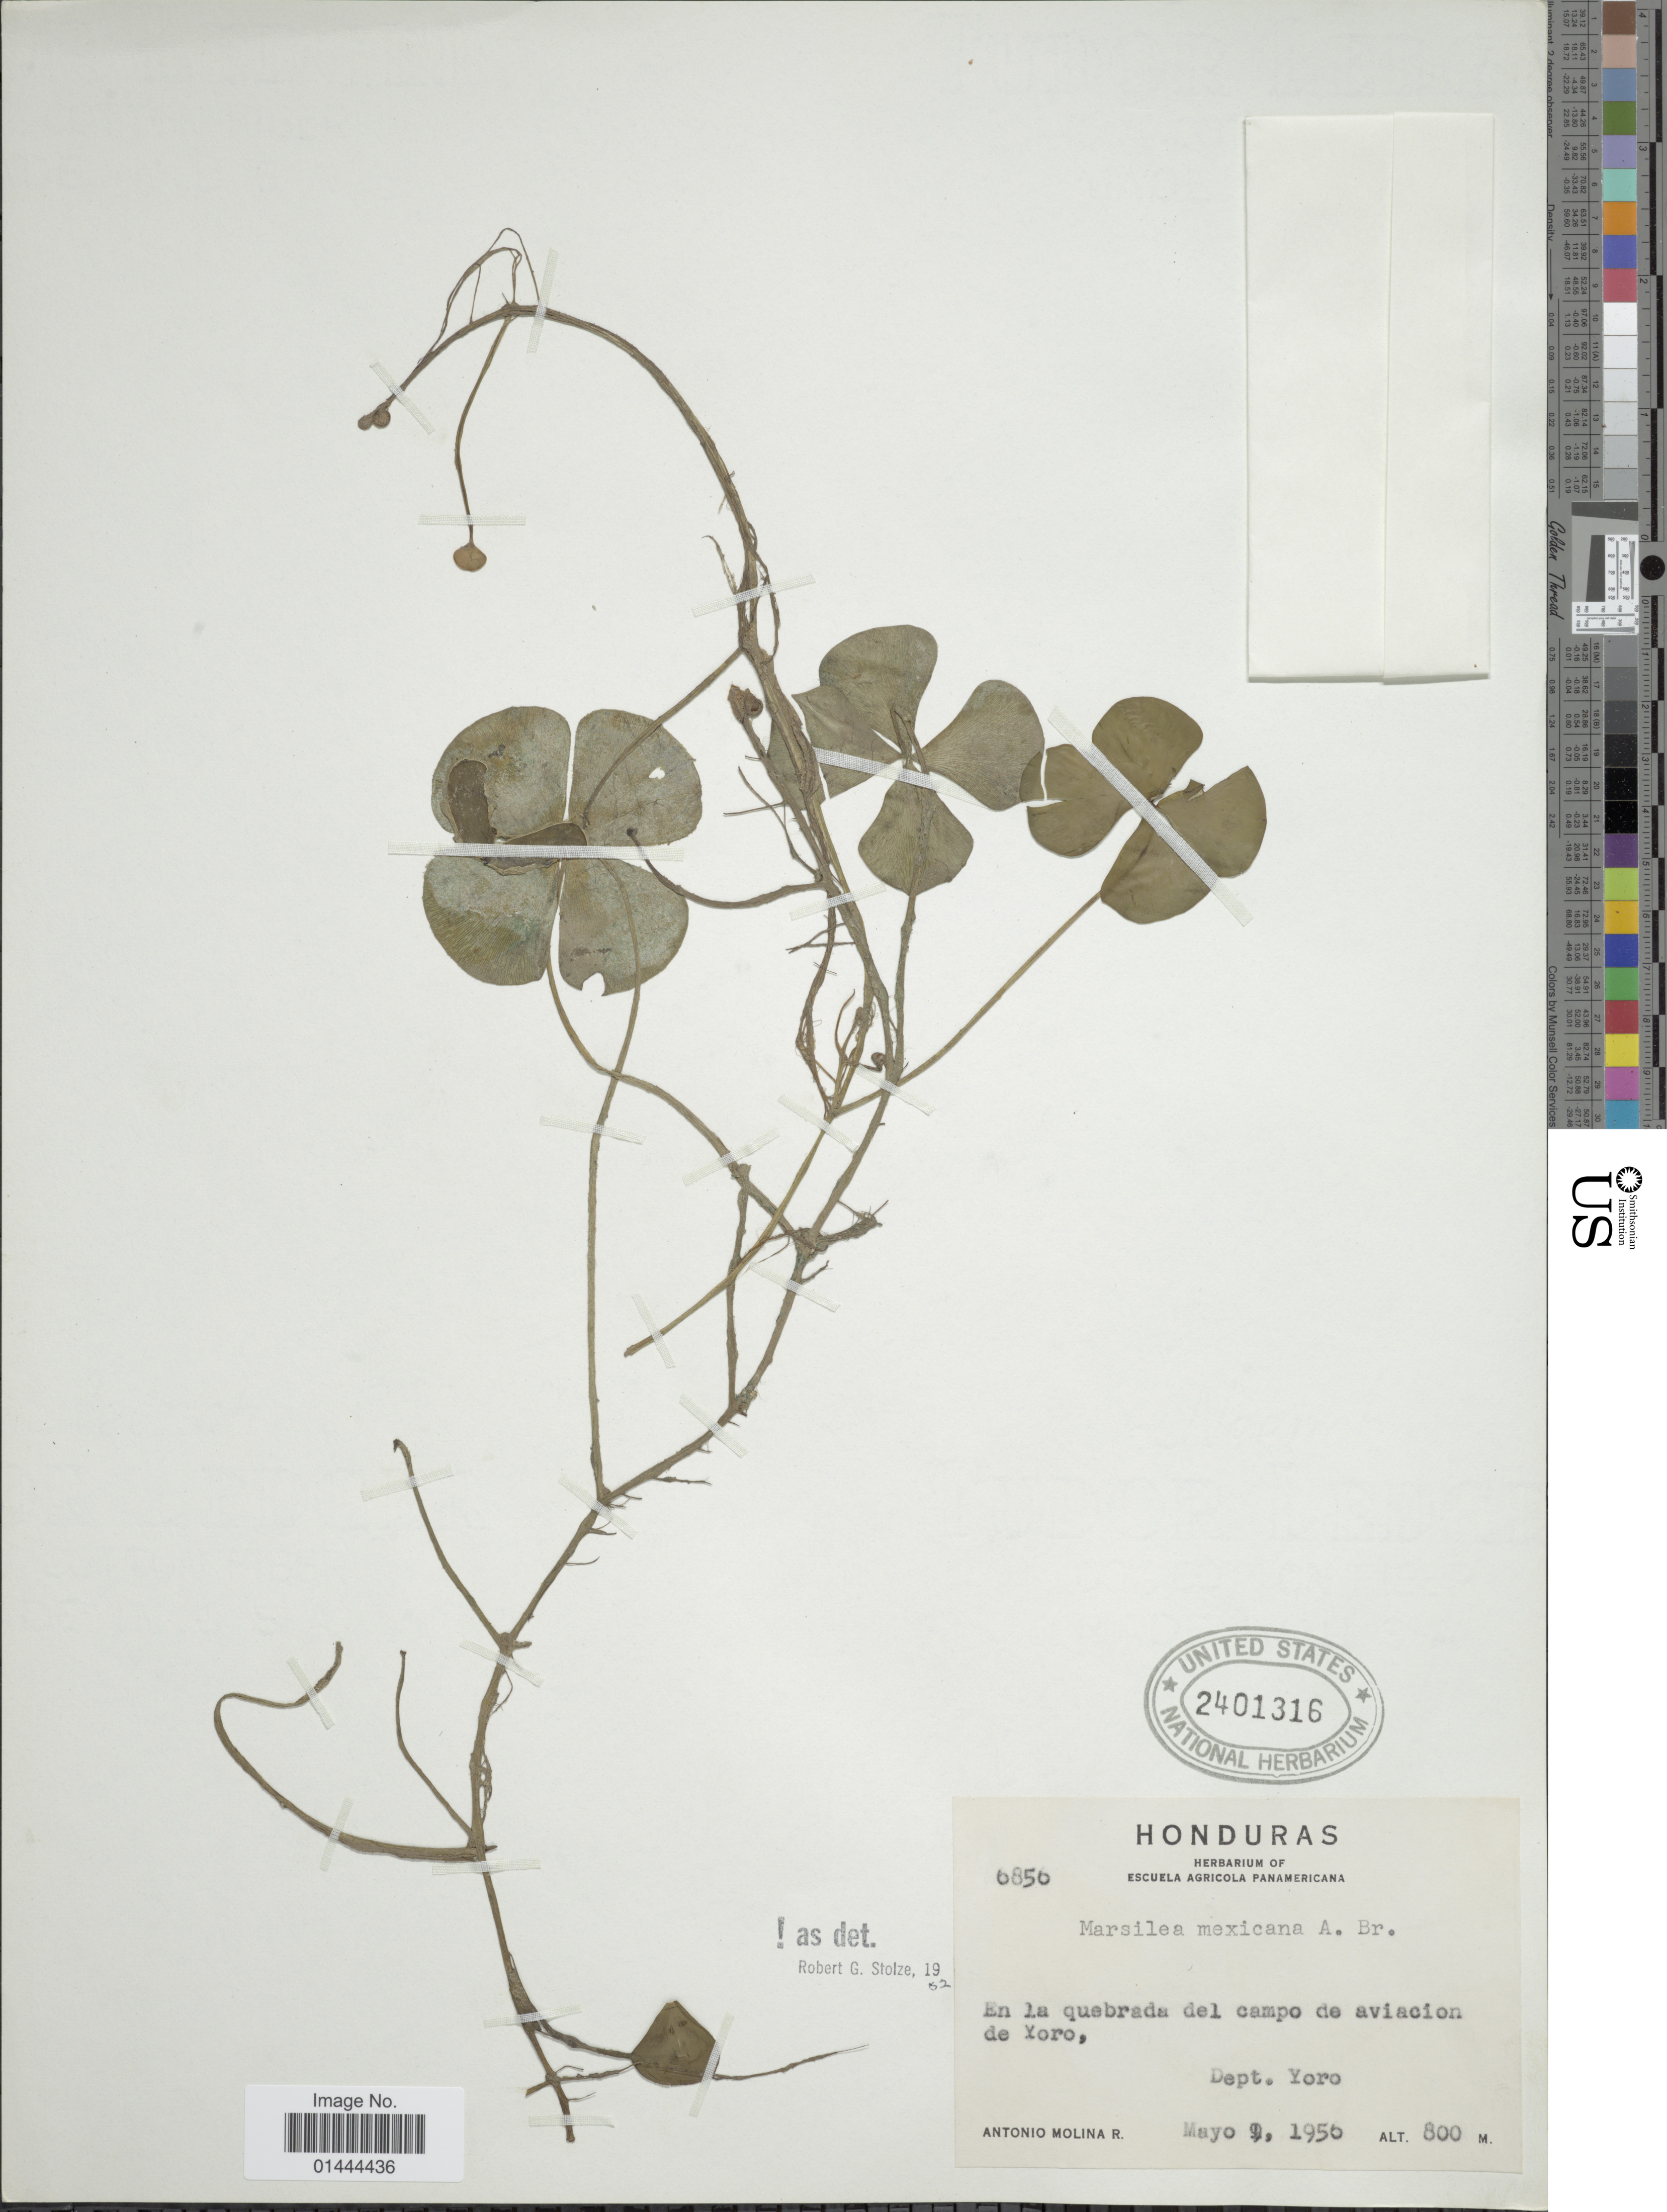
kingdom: Plantae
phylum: Tracheophyta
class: Polypodiopsida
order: Salviniales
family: Marsileaceae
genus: Marsilea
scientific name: Marsilea mexicana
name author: A. Braun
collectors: A. Molina R.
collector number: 6856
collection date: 1956-05-09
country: Honduras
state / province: Yoro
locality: En la quebrada del campo de aviacion de Yoro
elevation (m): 800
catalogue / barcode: US 2401316